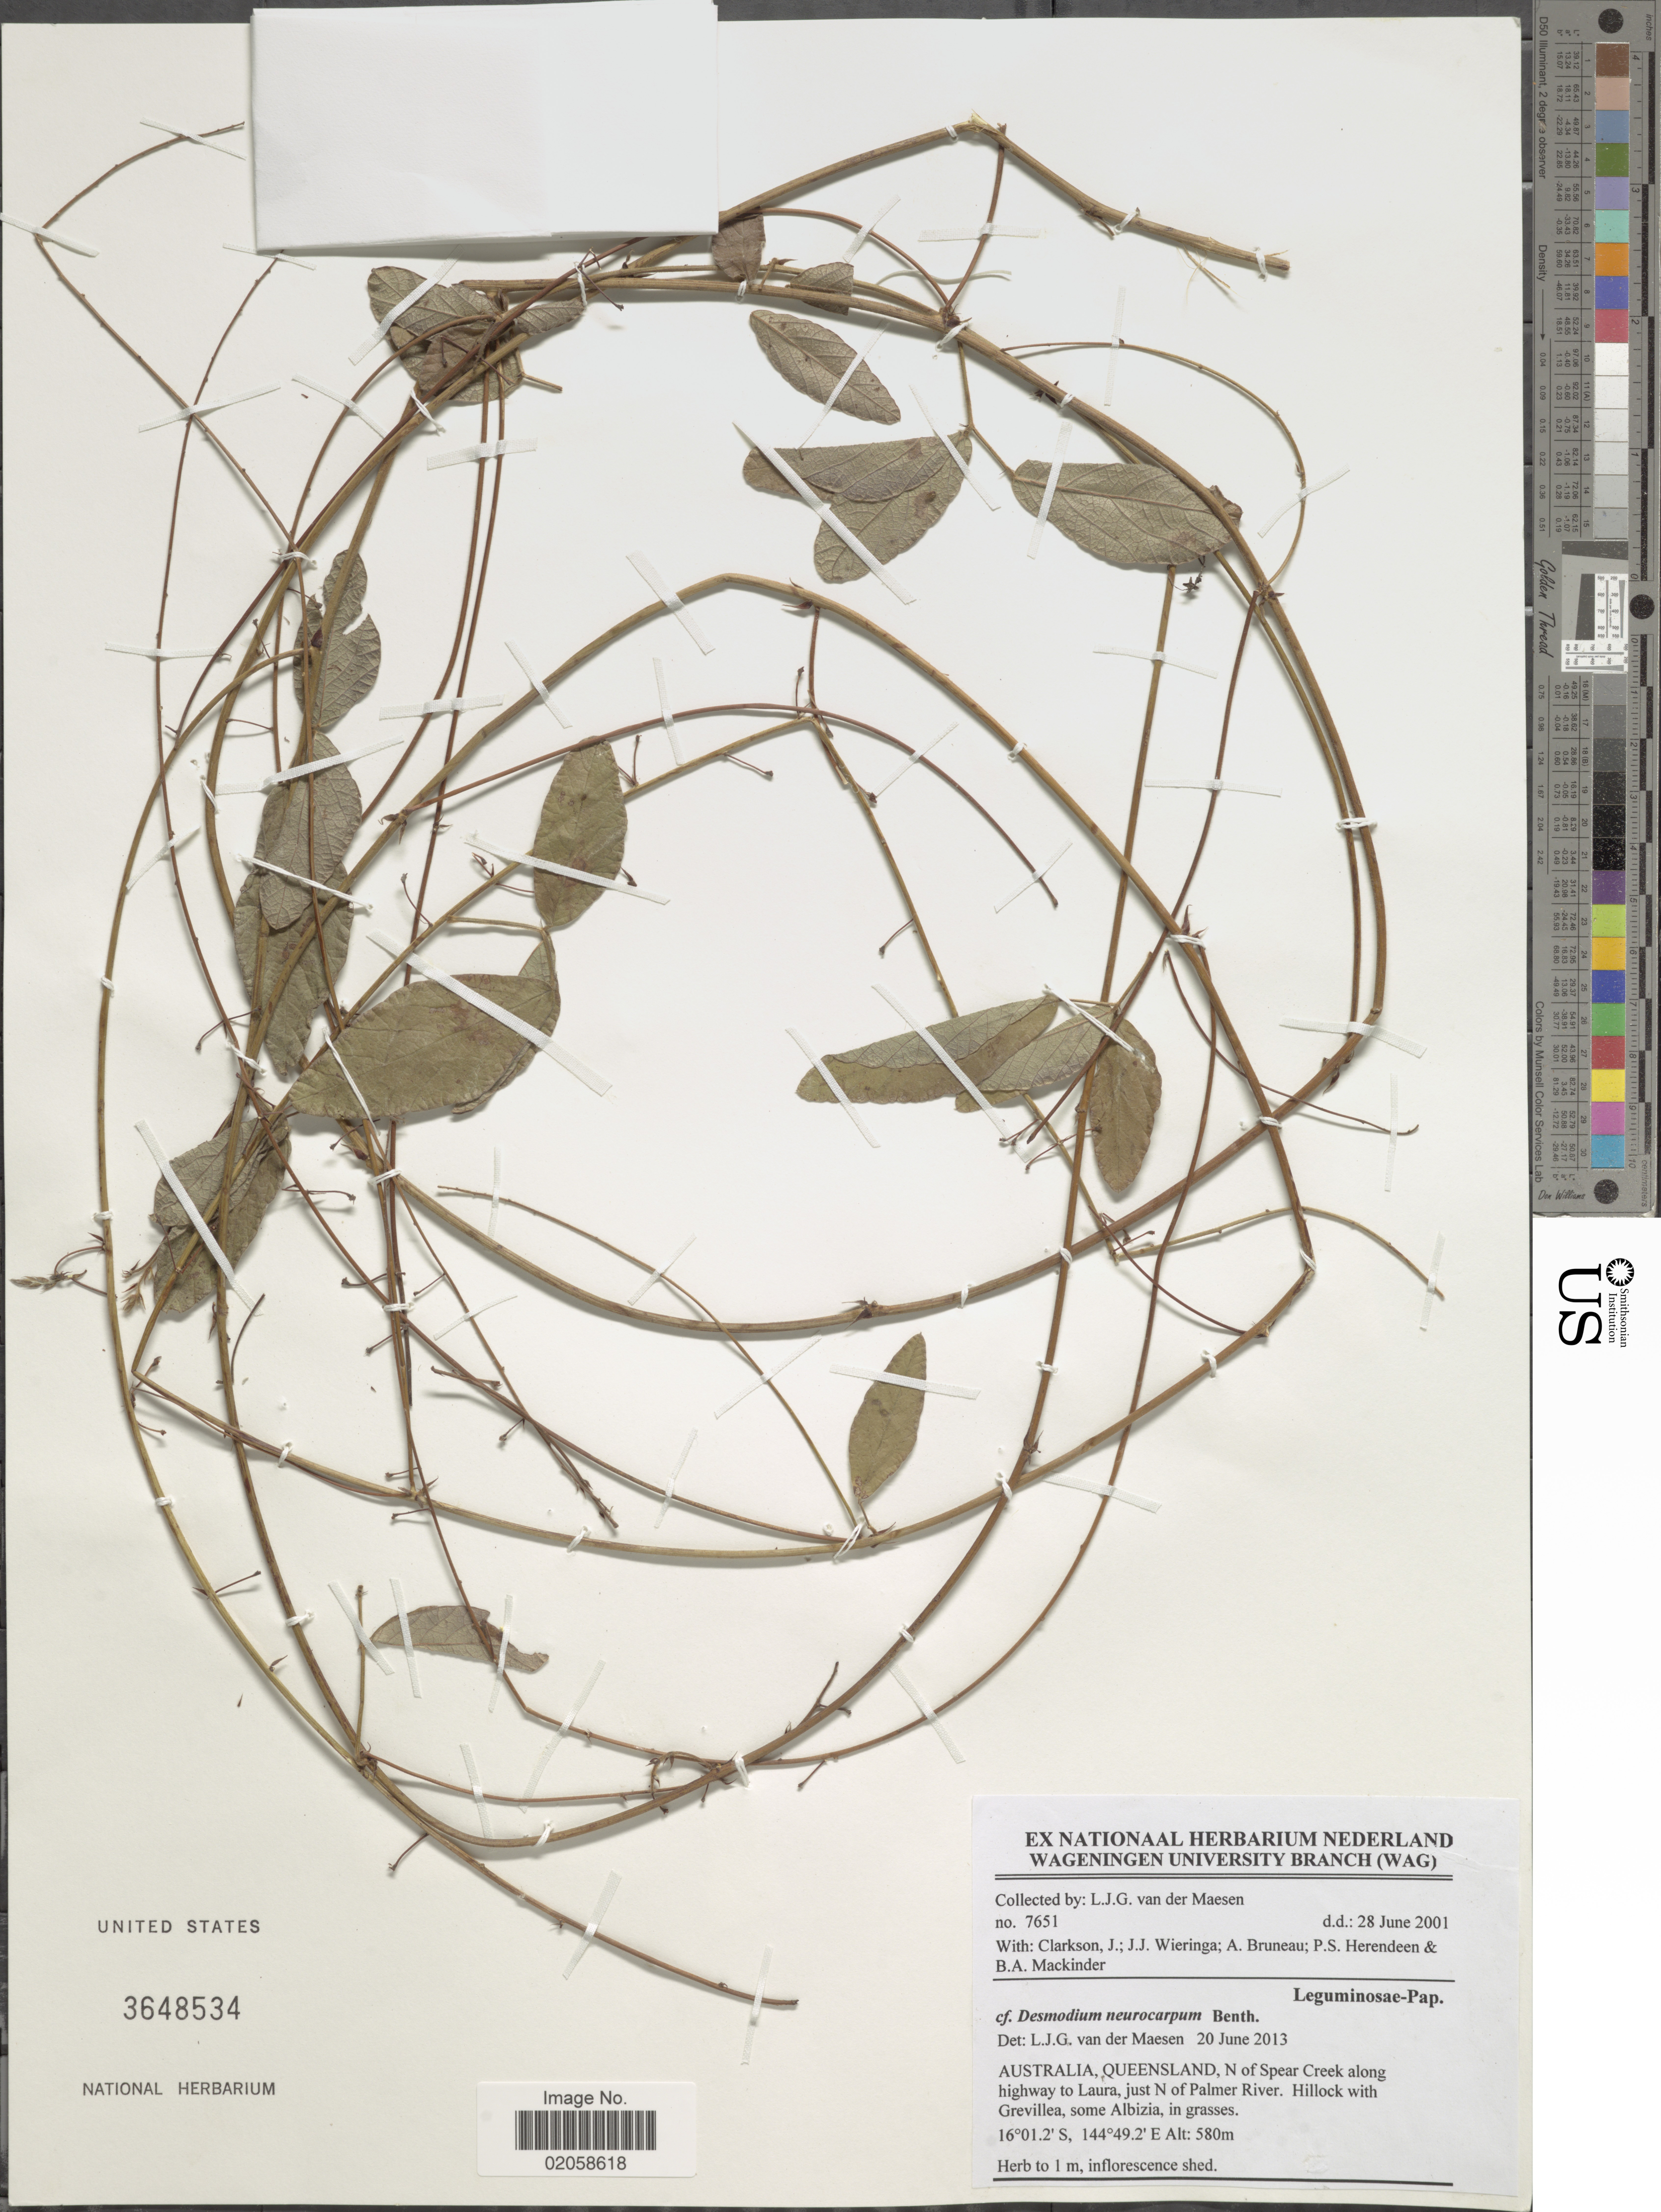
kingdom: Plantae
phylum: Tracheophyta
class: Magnoliopsida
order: Fabales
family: Fabaceae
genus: Maekawaea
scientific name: Maekawaea rhytidophylla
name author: (F. Muell. ex Benth.) H. Ohashi & K. Ohashi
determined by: Strong, Mark T., (BOT), Smithsonian Institution - National Museum of Natural History (UNITED STATES)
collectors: L. van der Maesen, J. Wieringa, A. Bruneau, P. S. Herendeen & B. Mackinder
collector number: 7651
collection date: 2001-06-28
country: Australia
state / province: Queensland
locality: N of Spear Creek along highway to Laura, just N of Palmer River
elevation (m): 580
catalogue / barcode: US 3648534